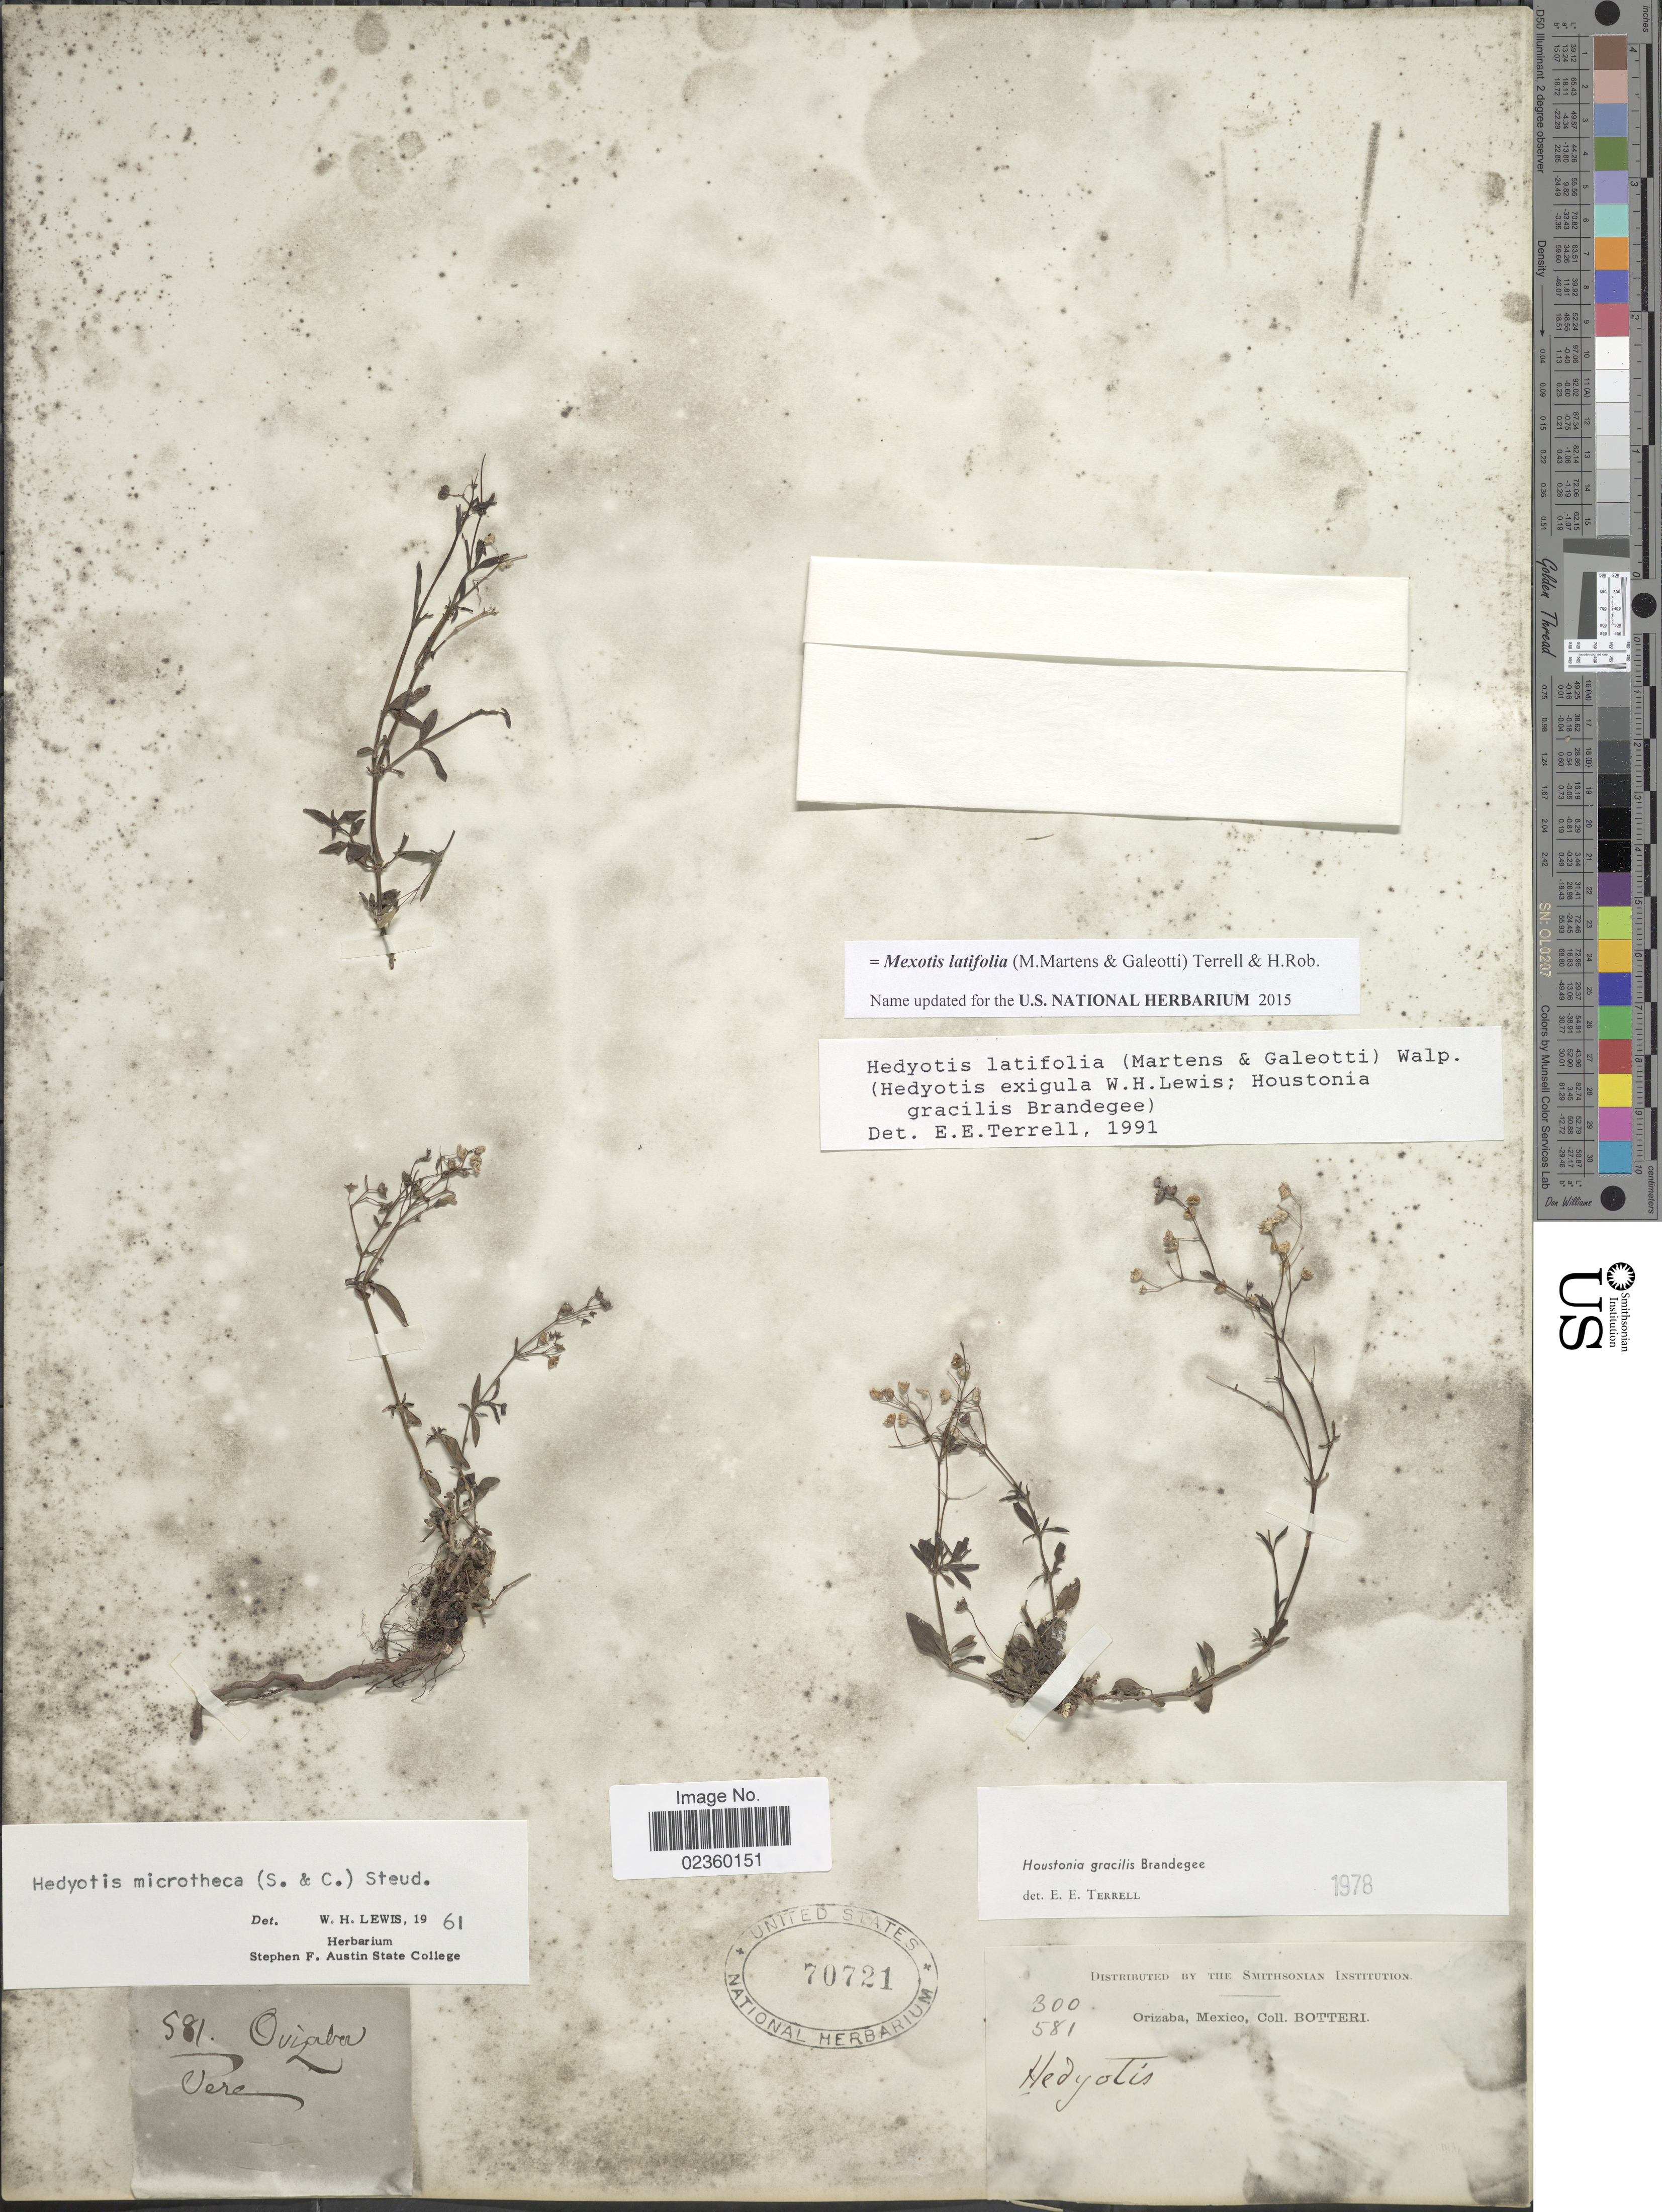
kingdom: Plantae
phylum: Tracheophyta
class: Magnoliopsida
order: Gentianales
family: Rubiaceae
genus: Mexotis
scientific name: Mexotis latifolia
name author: (M. Martens & Galeotti) Terrell & H. Rob.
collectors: -. Botteri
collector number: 300/581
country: Mexico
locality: Orizaba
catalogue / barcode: US 70721